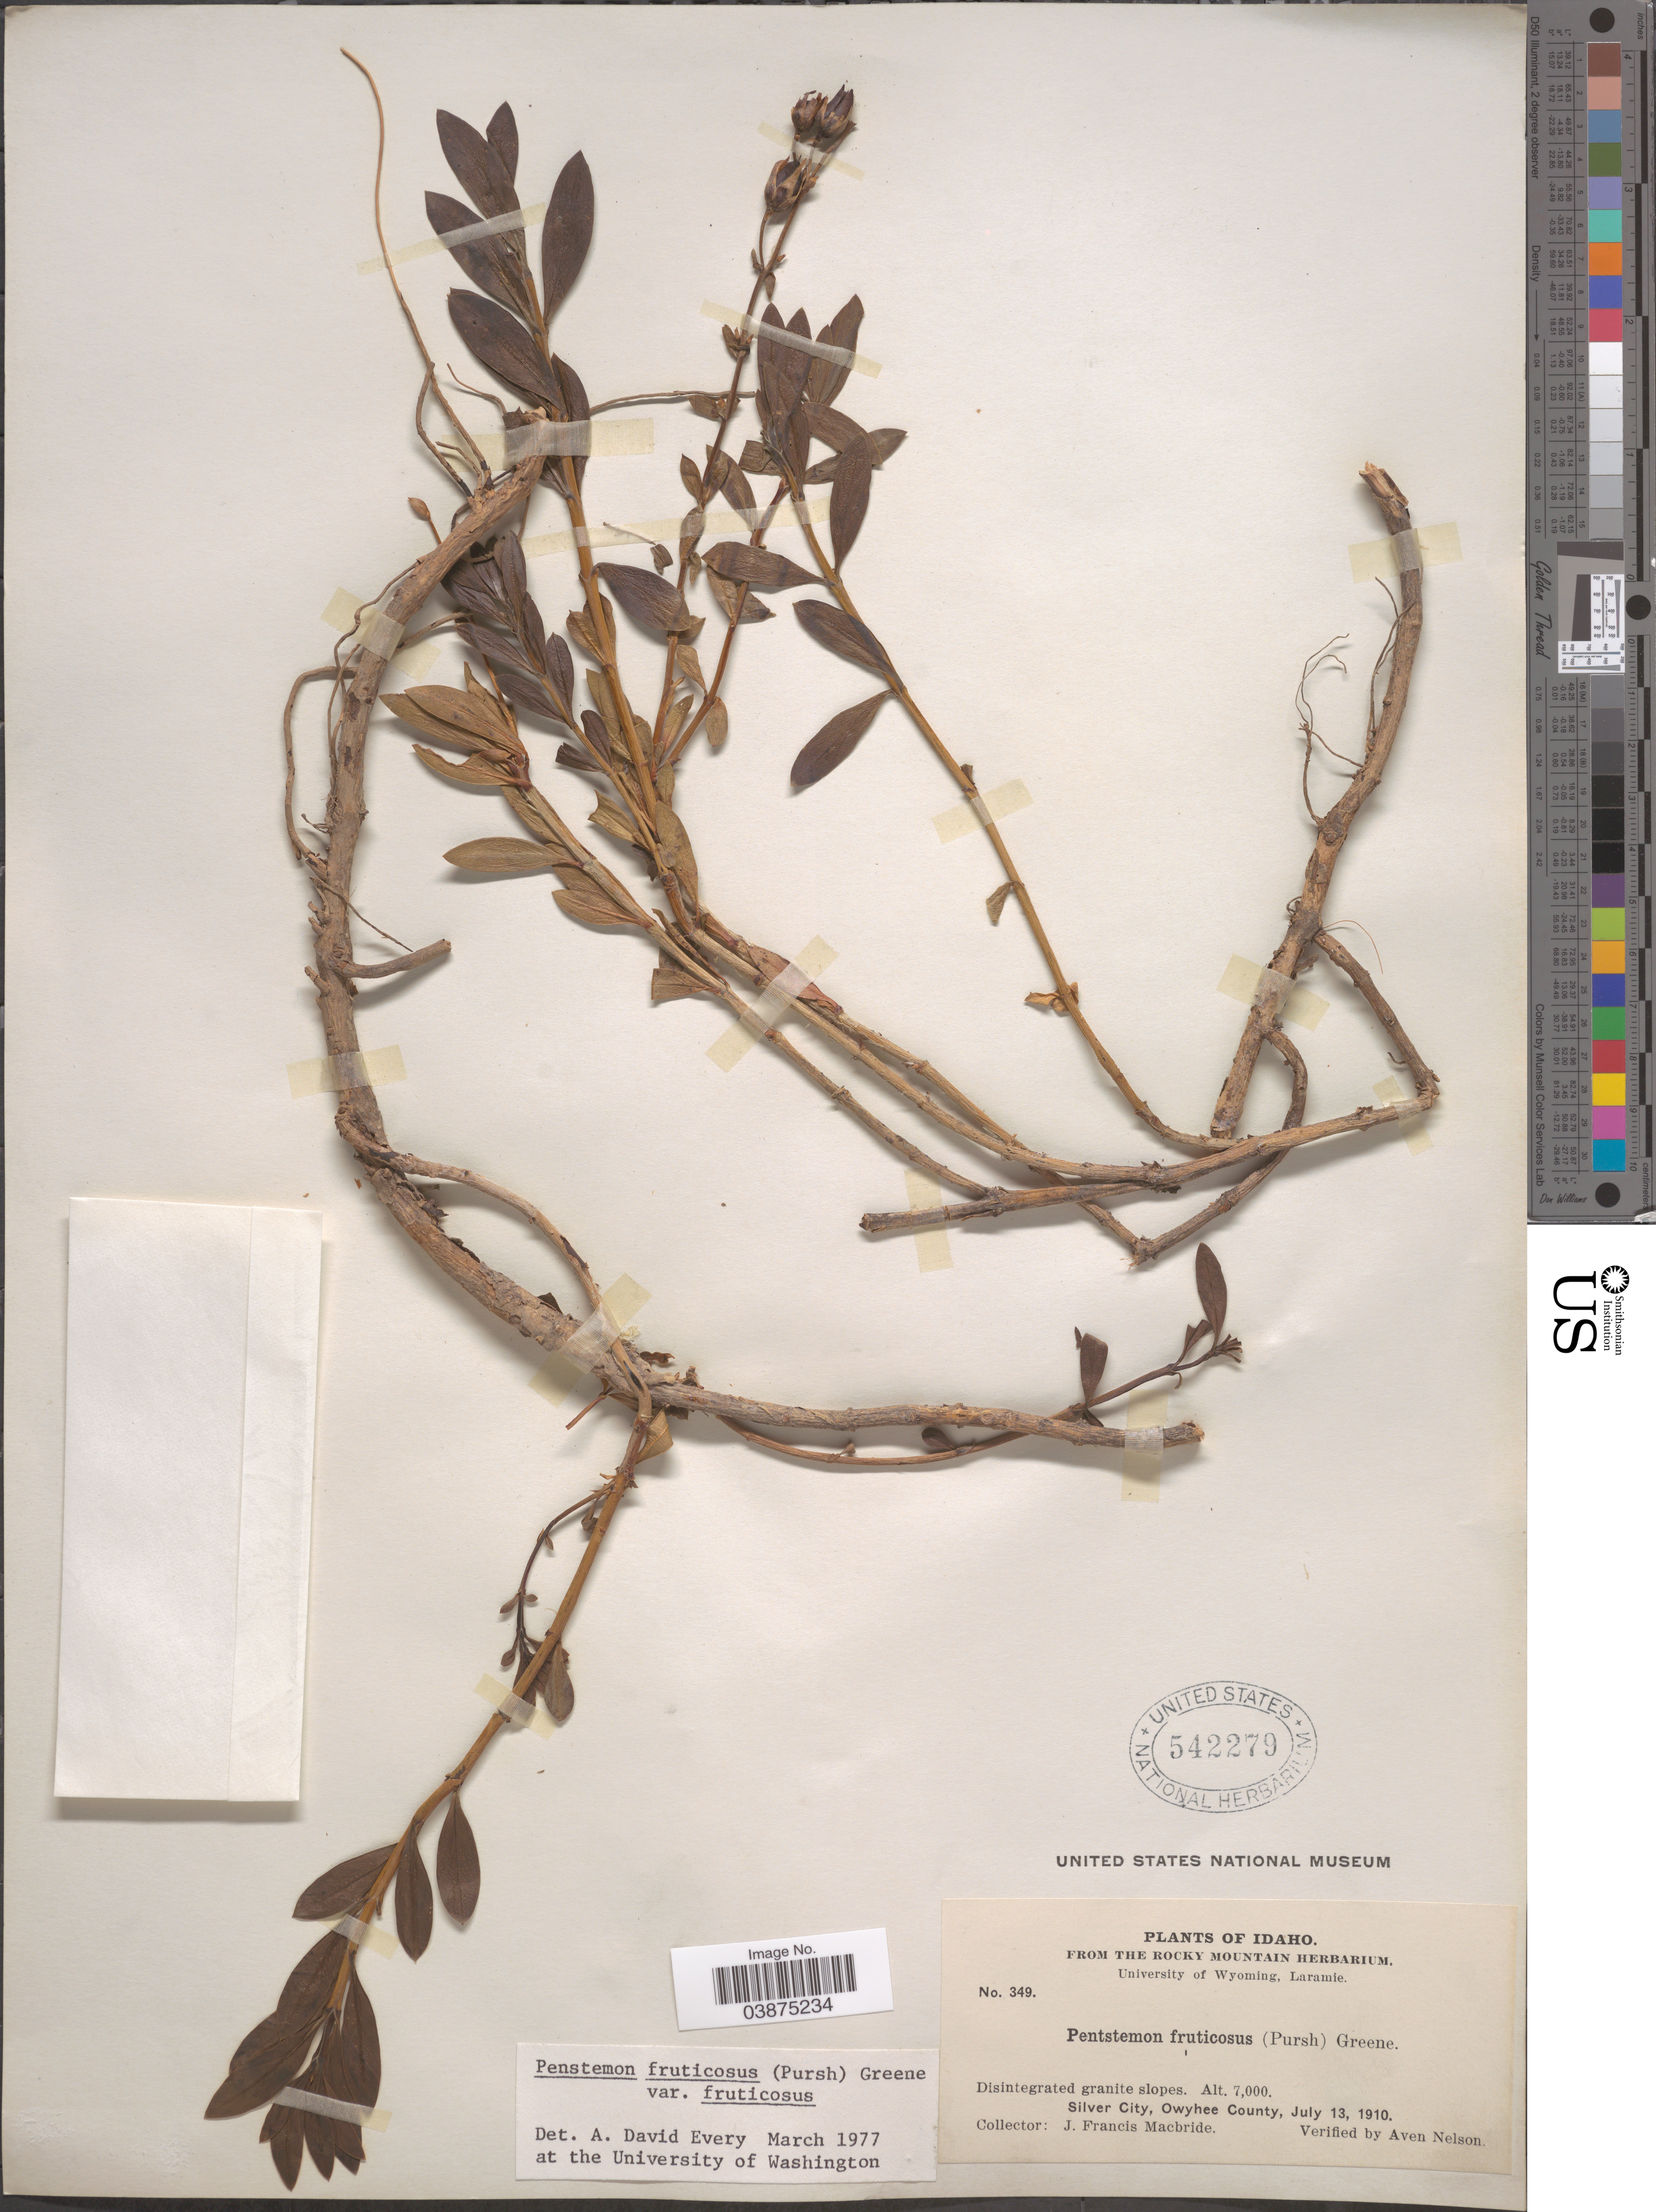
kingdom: Plantae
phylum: Tracheophyta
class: Magnoliopsida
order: Lamiales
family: Plantaginaceae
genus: Penstemon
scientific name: Penstemon fruticosus var. fruticosus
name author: (Pursh) Greene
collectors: J. F. Macbride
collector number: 349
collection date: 1910-07-13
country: United States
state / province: Idaho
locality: Silver City, Owyhee County.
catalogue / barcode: US 542279